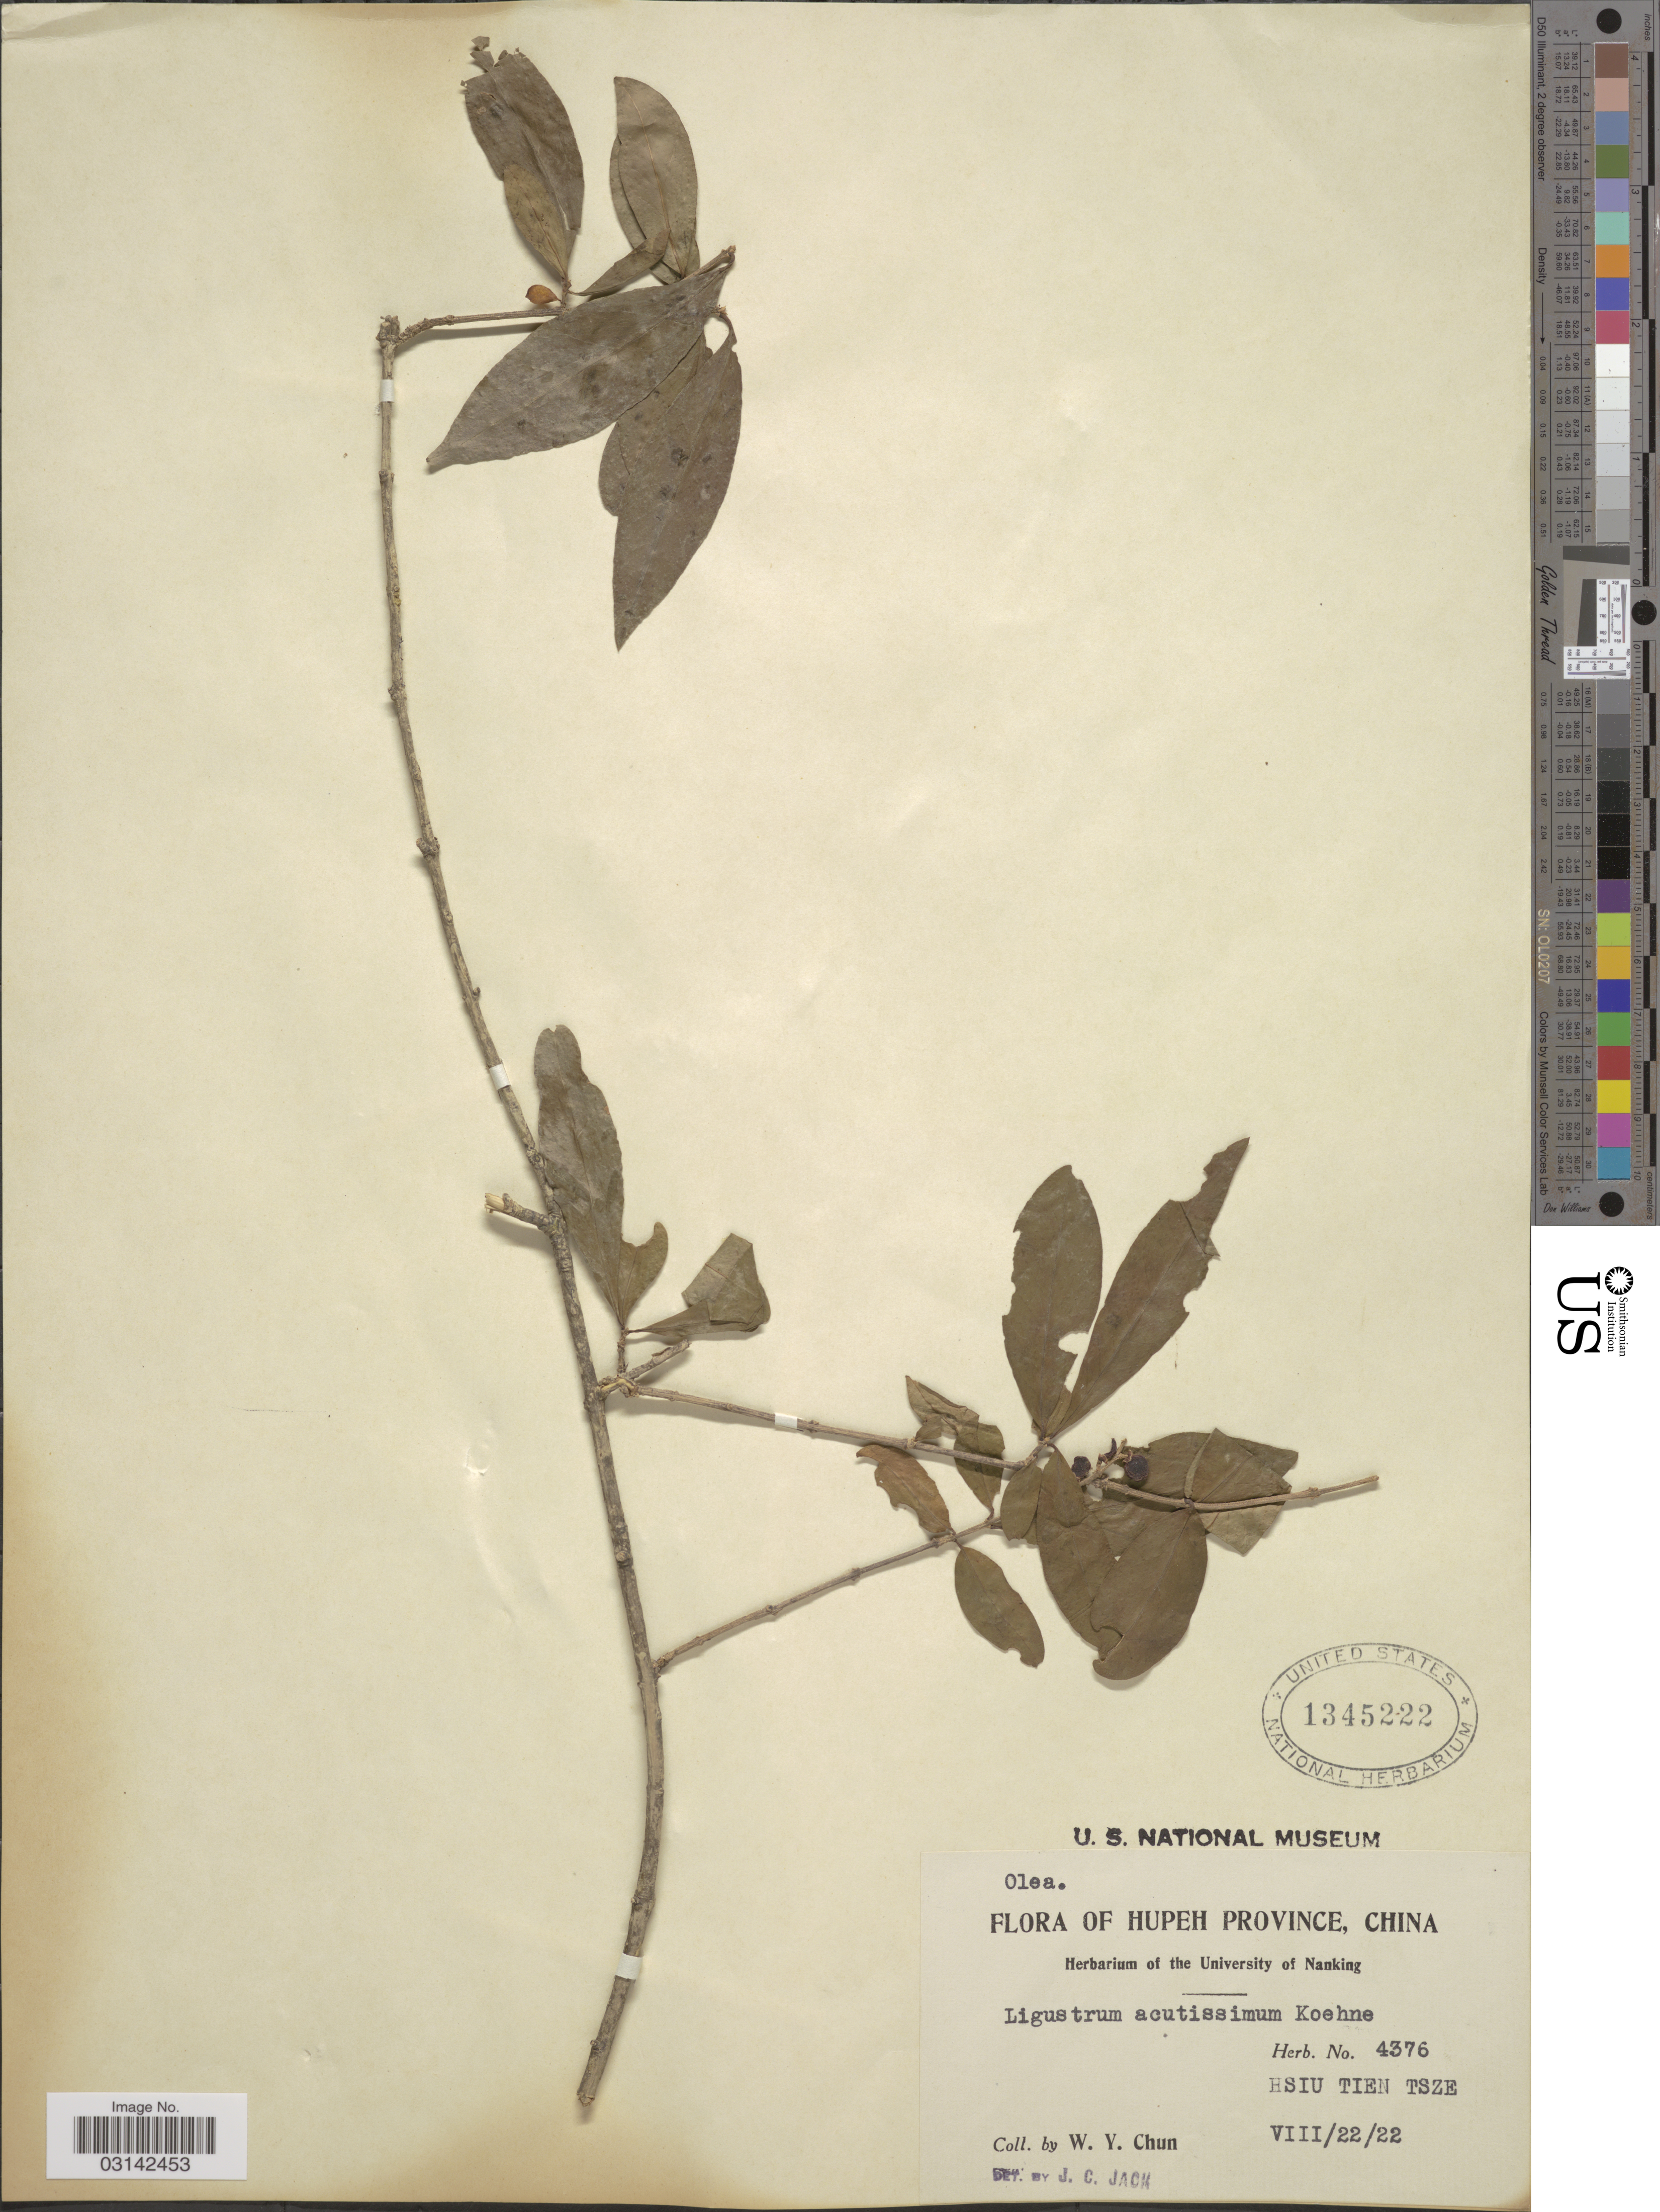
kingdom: Plantae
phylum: Tracheophyta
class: Magnoliopsida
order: Lamiales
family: Oleaceae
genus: Ligustrum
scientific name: Ligustrum leucanthum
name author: (S. Moore) P.S. Green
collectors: W. Y. Chun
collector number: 4376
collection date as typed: Transcribed d/m/y: 22/8/22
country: China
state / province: Hubei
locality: Hupeh Province, Hsiu Tien Tsze.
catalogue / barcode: US 1345222